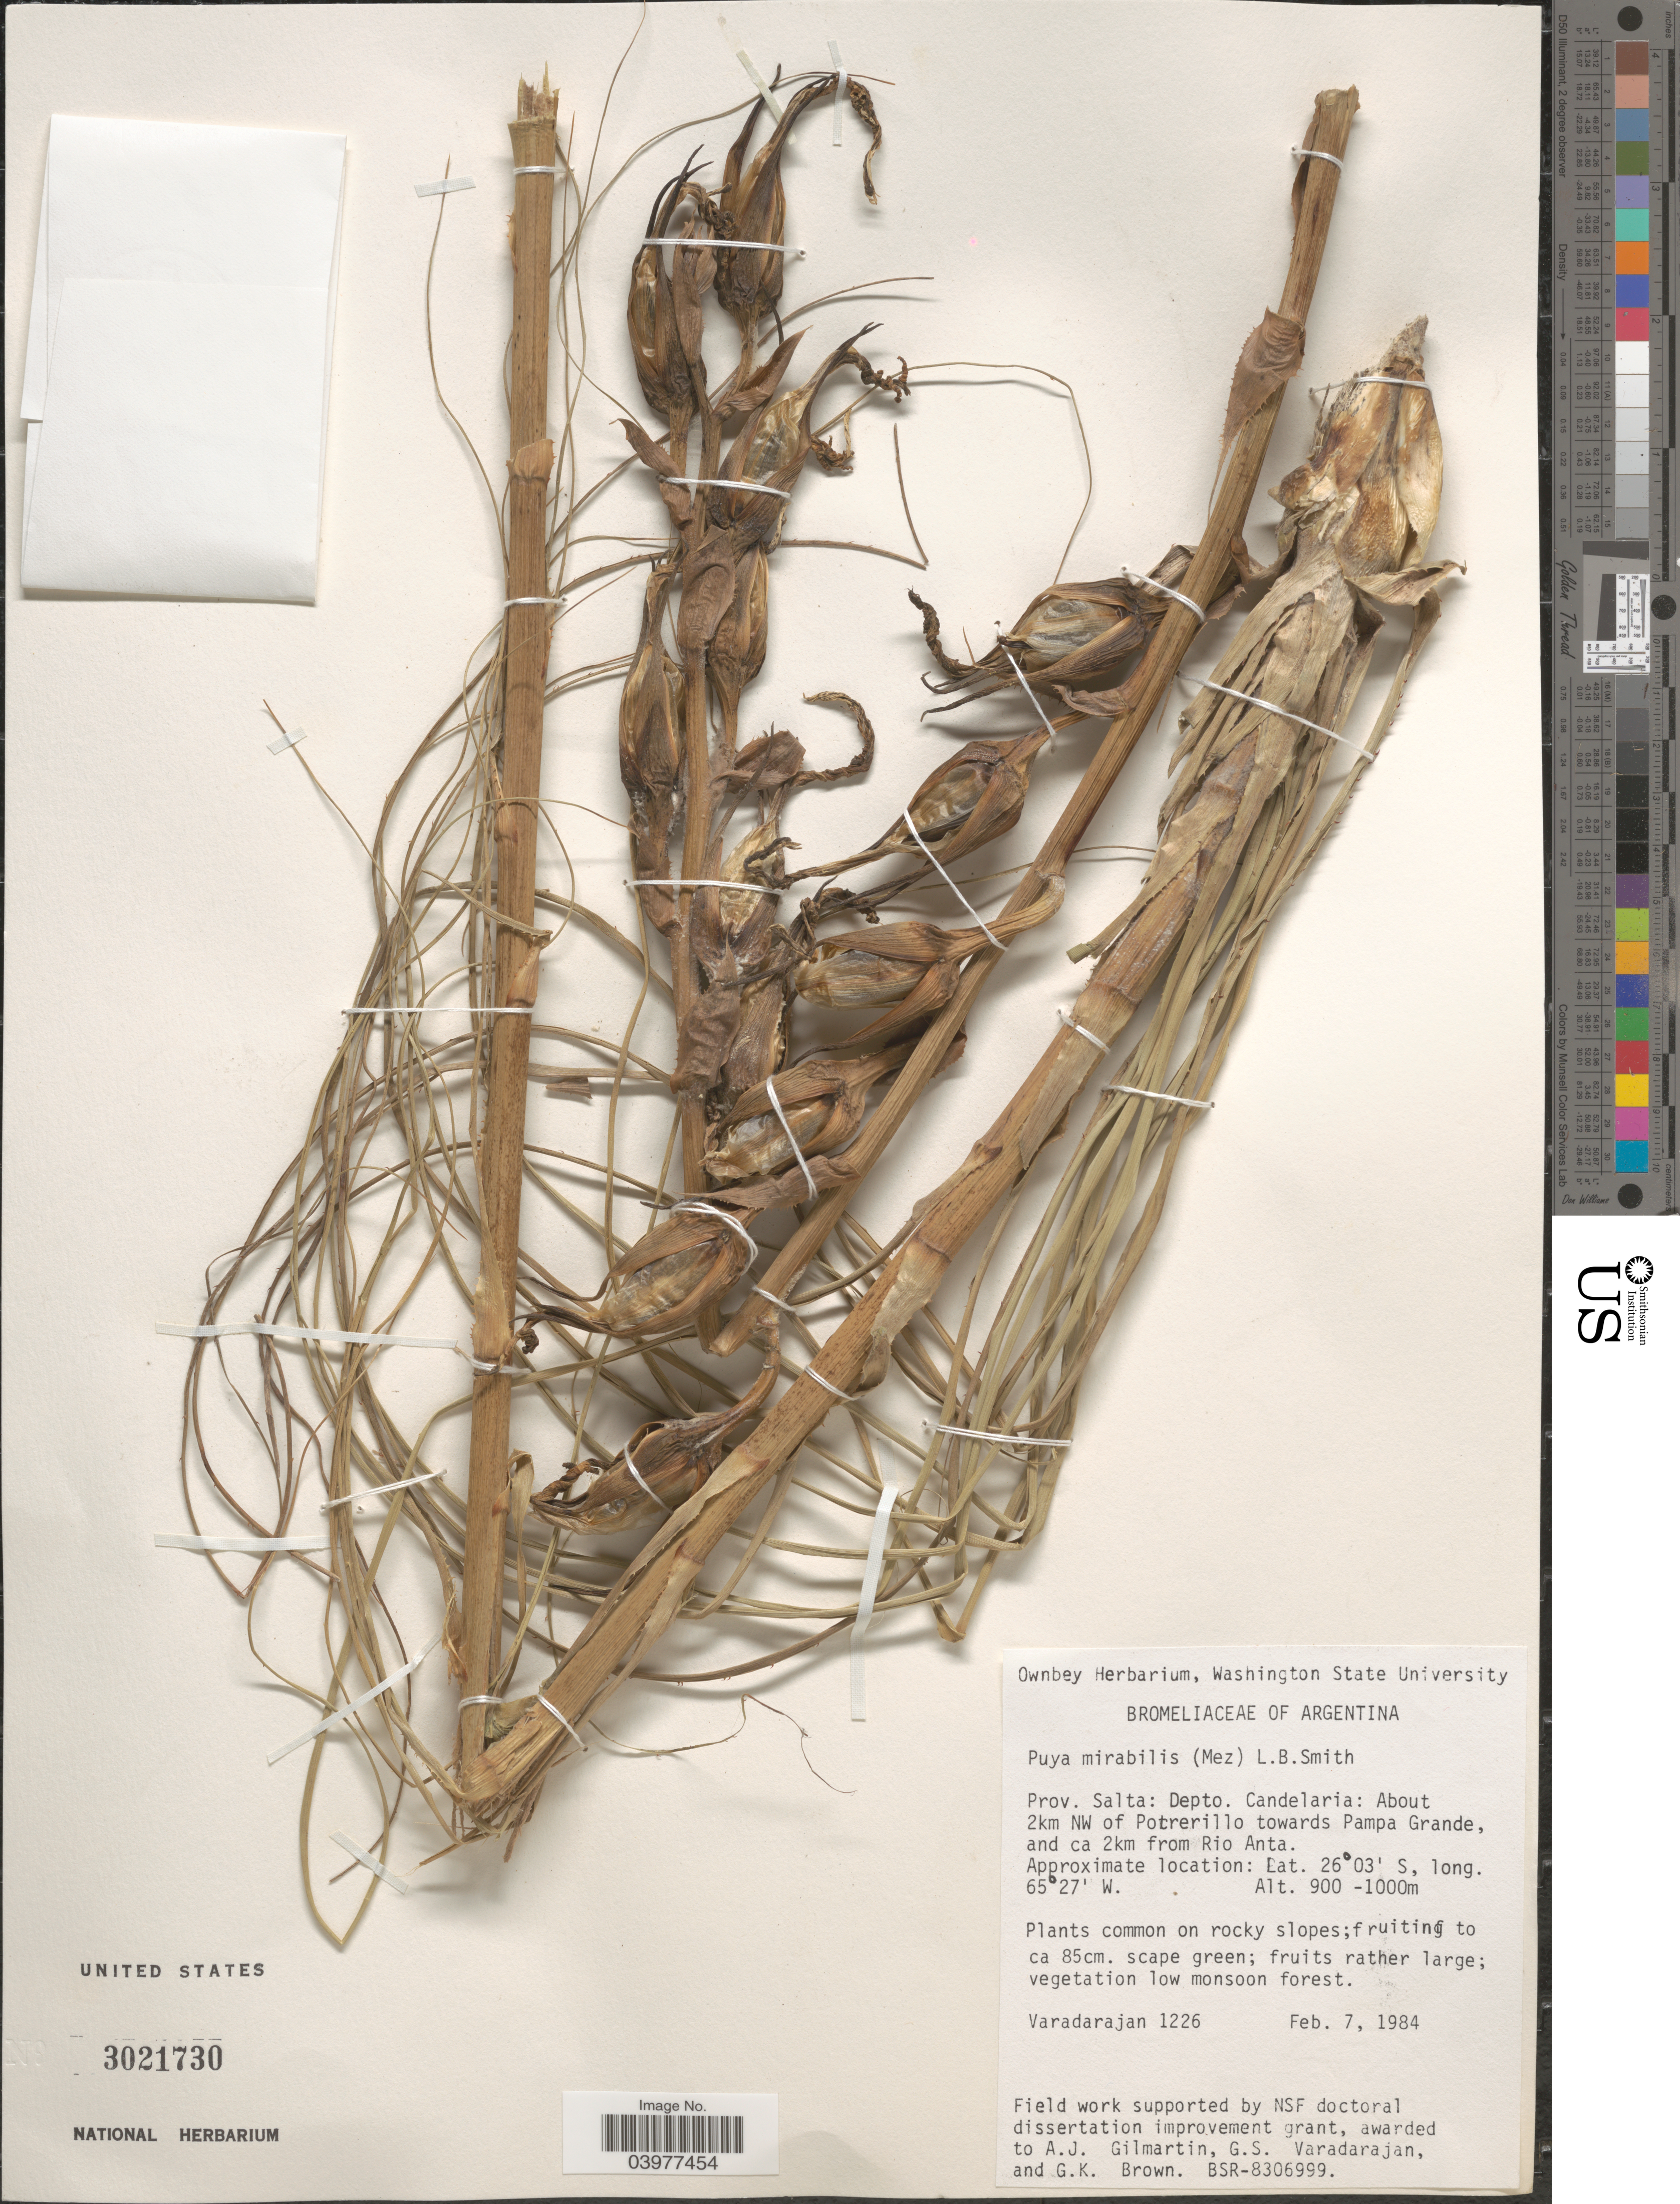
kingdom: Plantae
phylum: Tracheophyta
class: Liliopsida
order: Poales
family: Bromeliaceae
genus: Puya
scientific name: Puya mirabilis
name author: (Mez) L.B. Sm.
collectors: G. S. Varadarajan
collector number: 1226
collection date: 1984-02-07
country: Argentina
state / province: Salta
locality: Depto. Candelaria: About 2km NW of Potrerillo towards Pampa Grande, and ca 2km from Rio Anta.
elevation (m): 900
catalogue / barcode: US 3021730